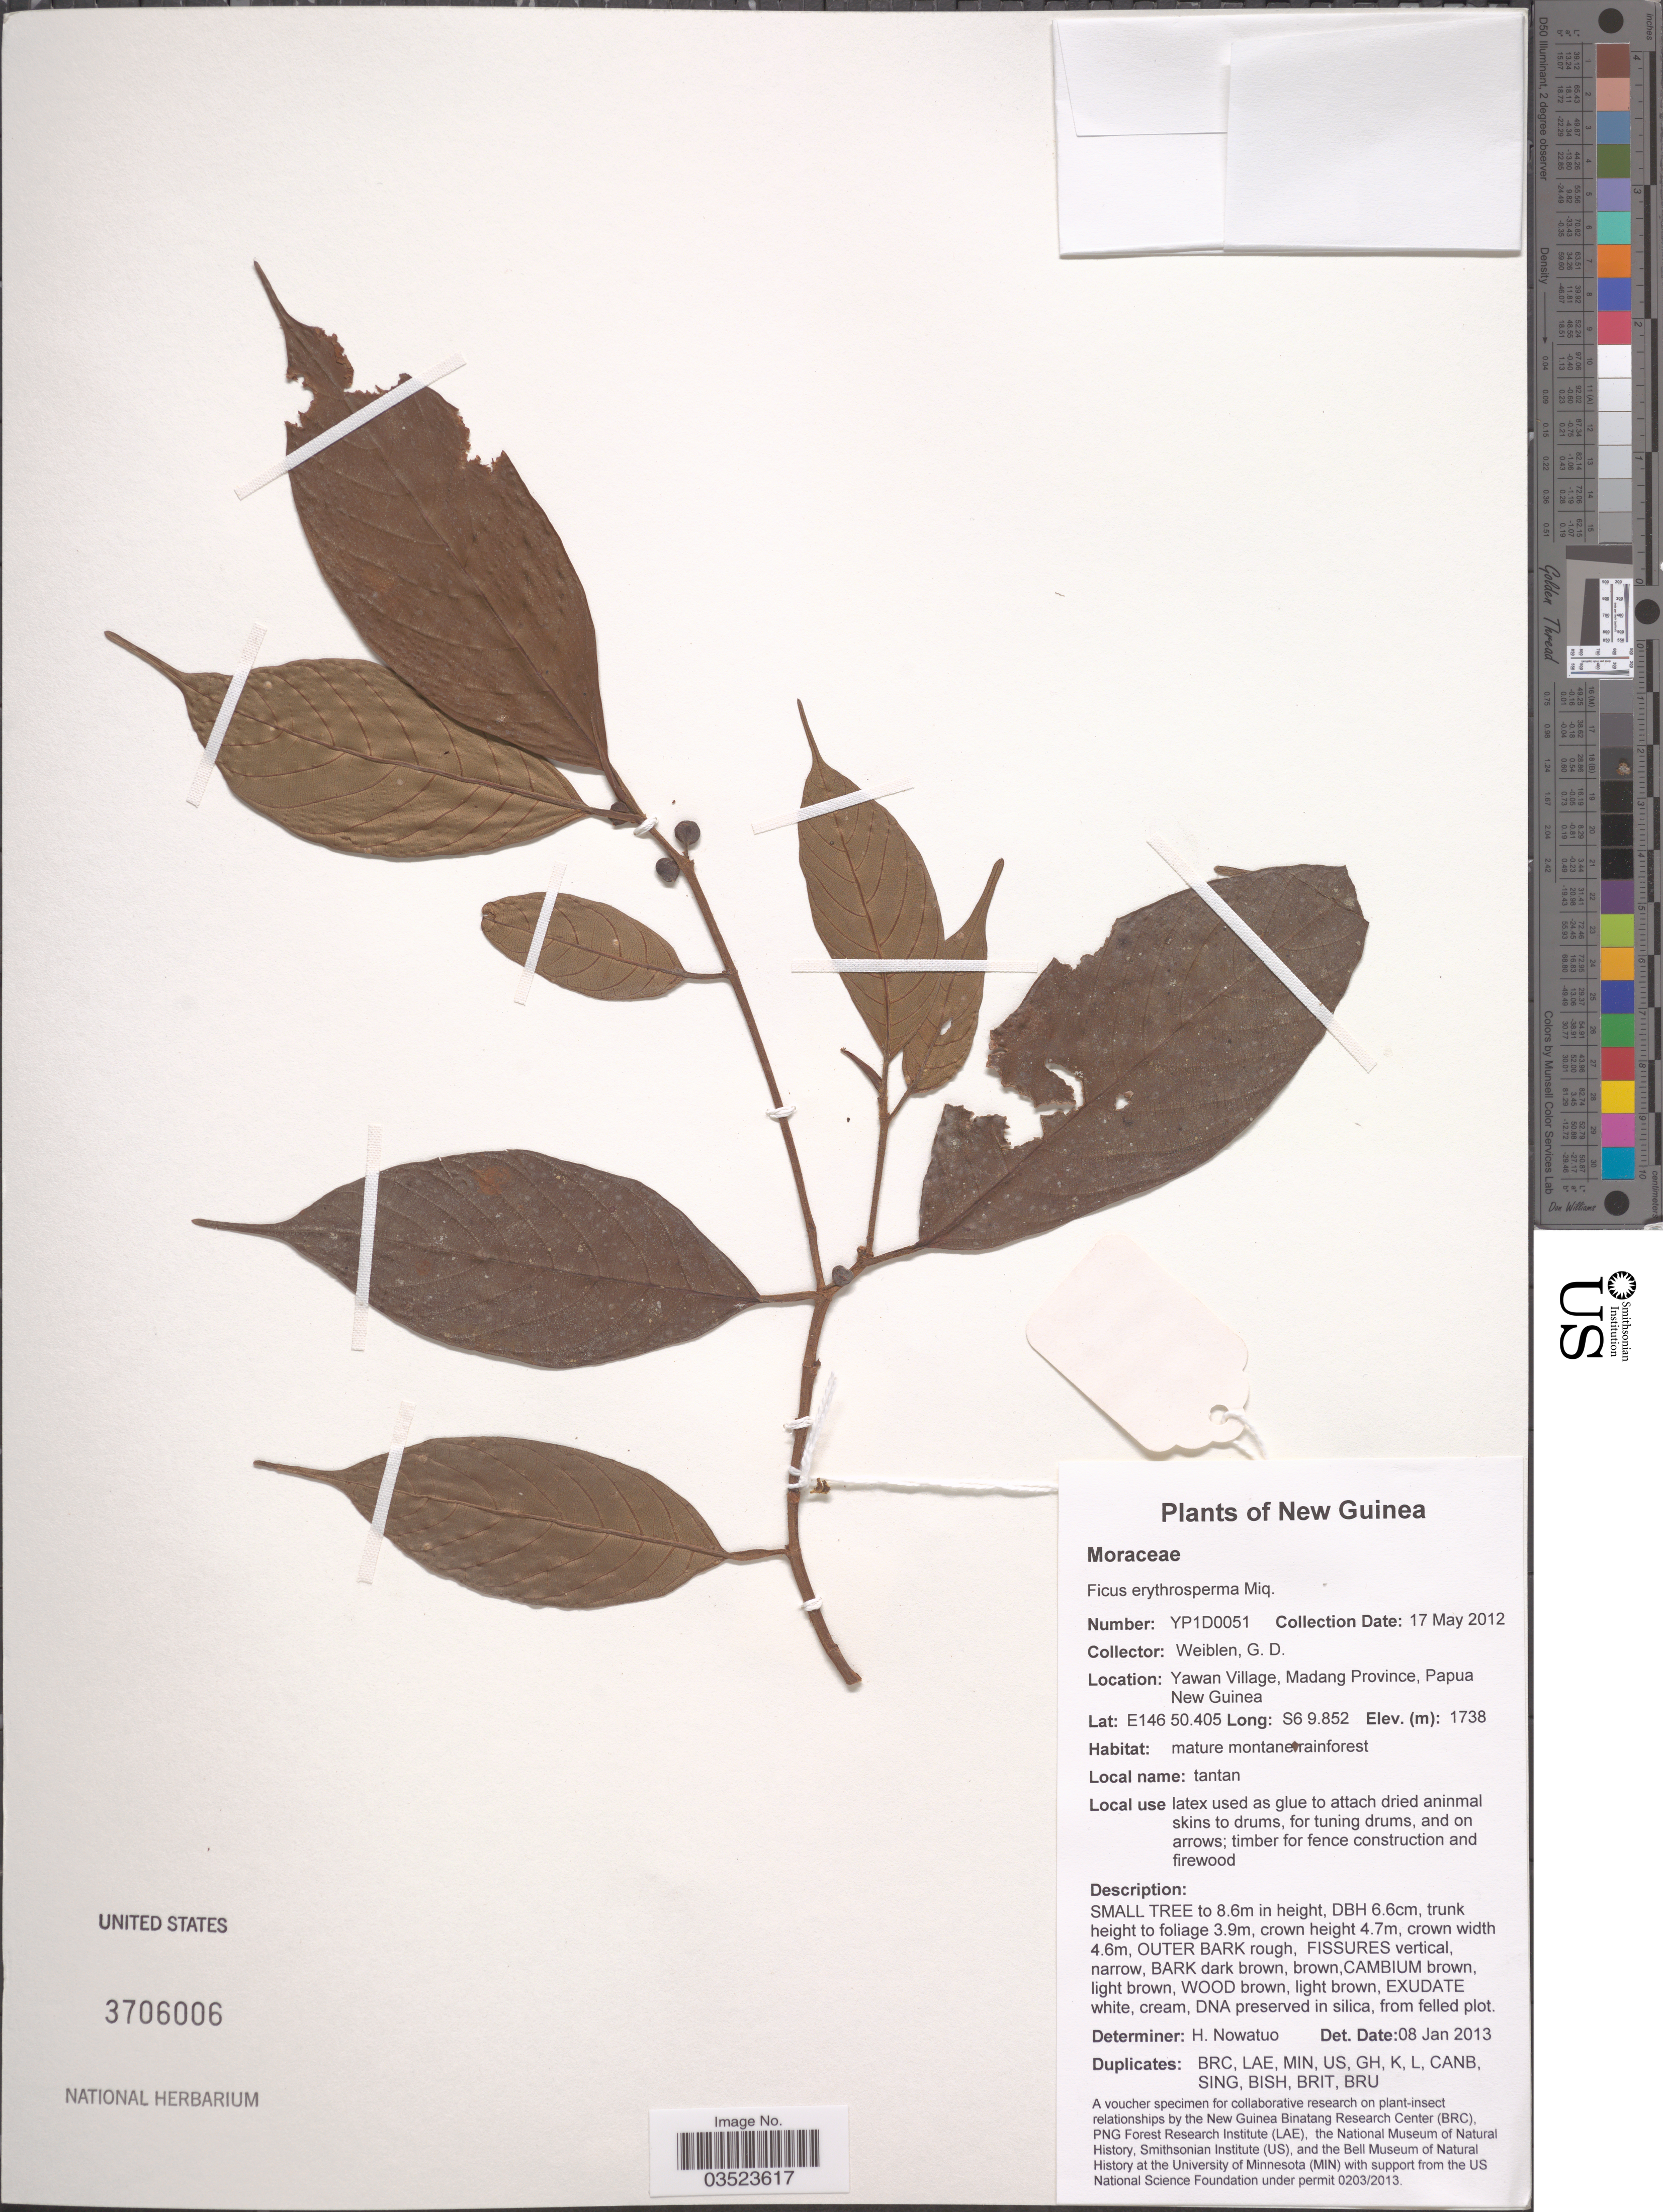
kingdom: Plantae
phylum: Tracheophyta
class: Magnoliopsida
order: Rosales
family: Moraceae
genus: Ficus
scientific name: Ficus erythrosperma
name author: Miq.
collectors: G. D. Weiblen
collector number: YP1D0051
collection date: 2012-05-17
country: Papua New Guinea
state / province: Madang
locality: New Guinea. Yawan Village, Madang Province.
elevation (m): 1738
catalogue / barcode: US 3706006